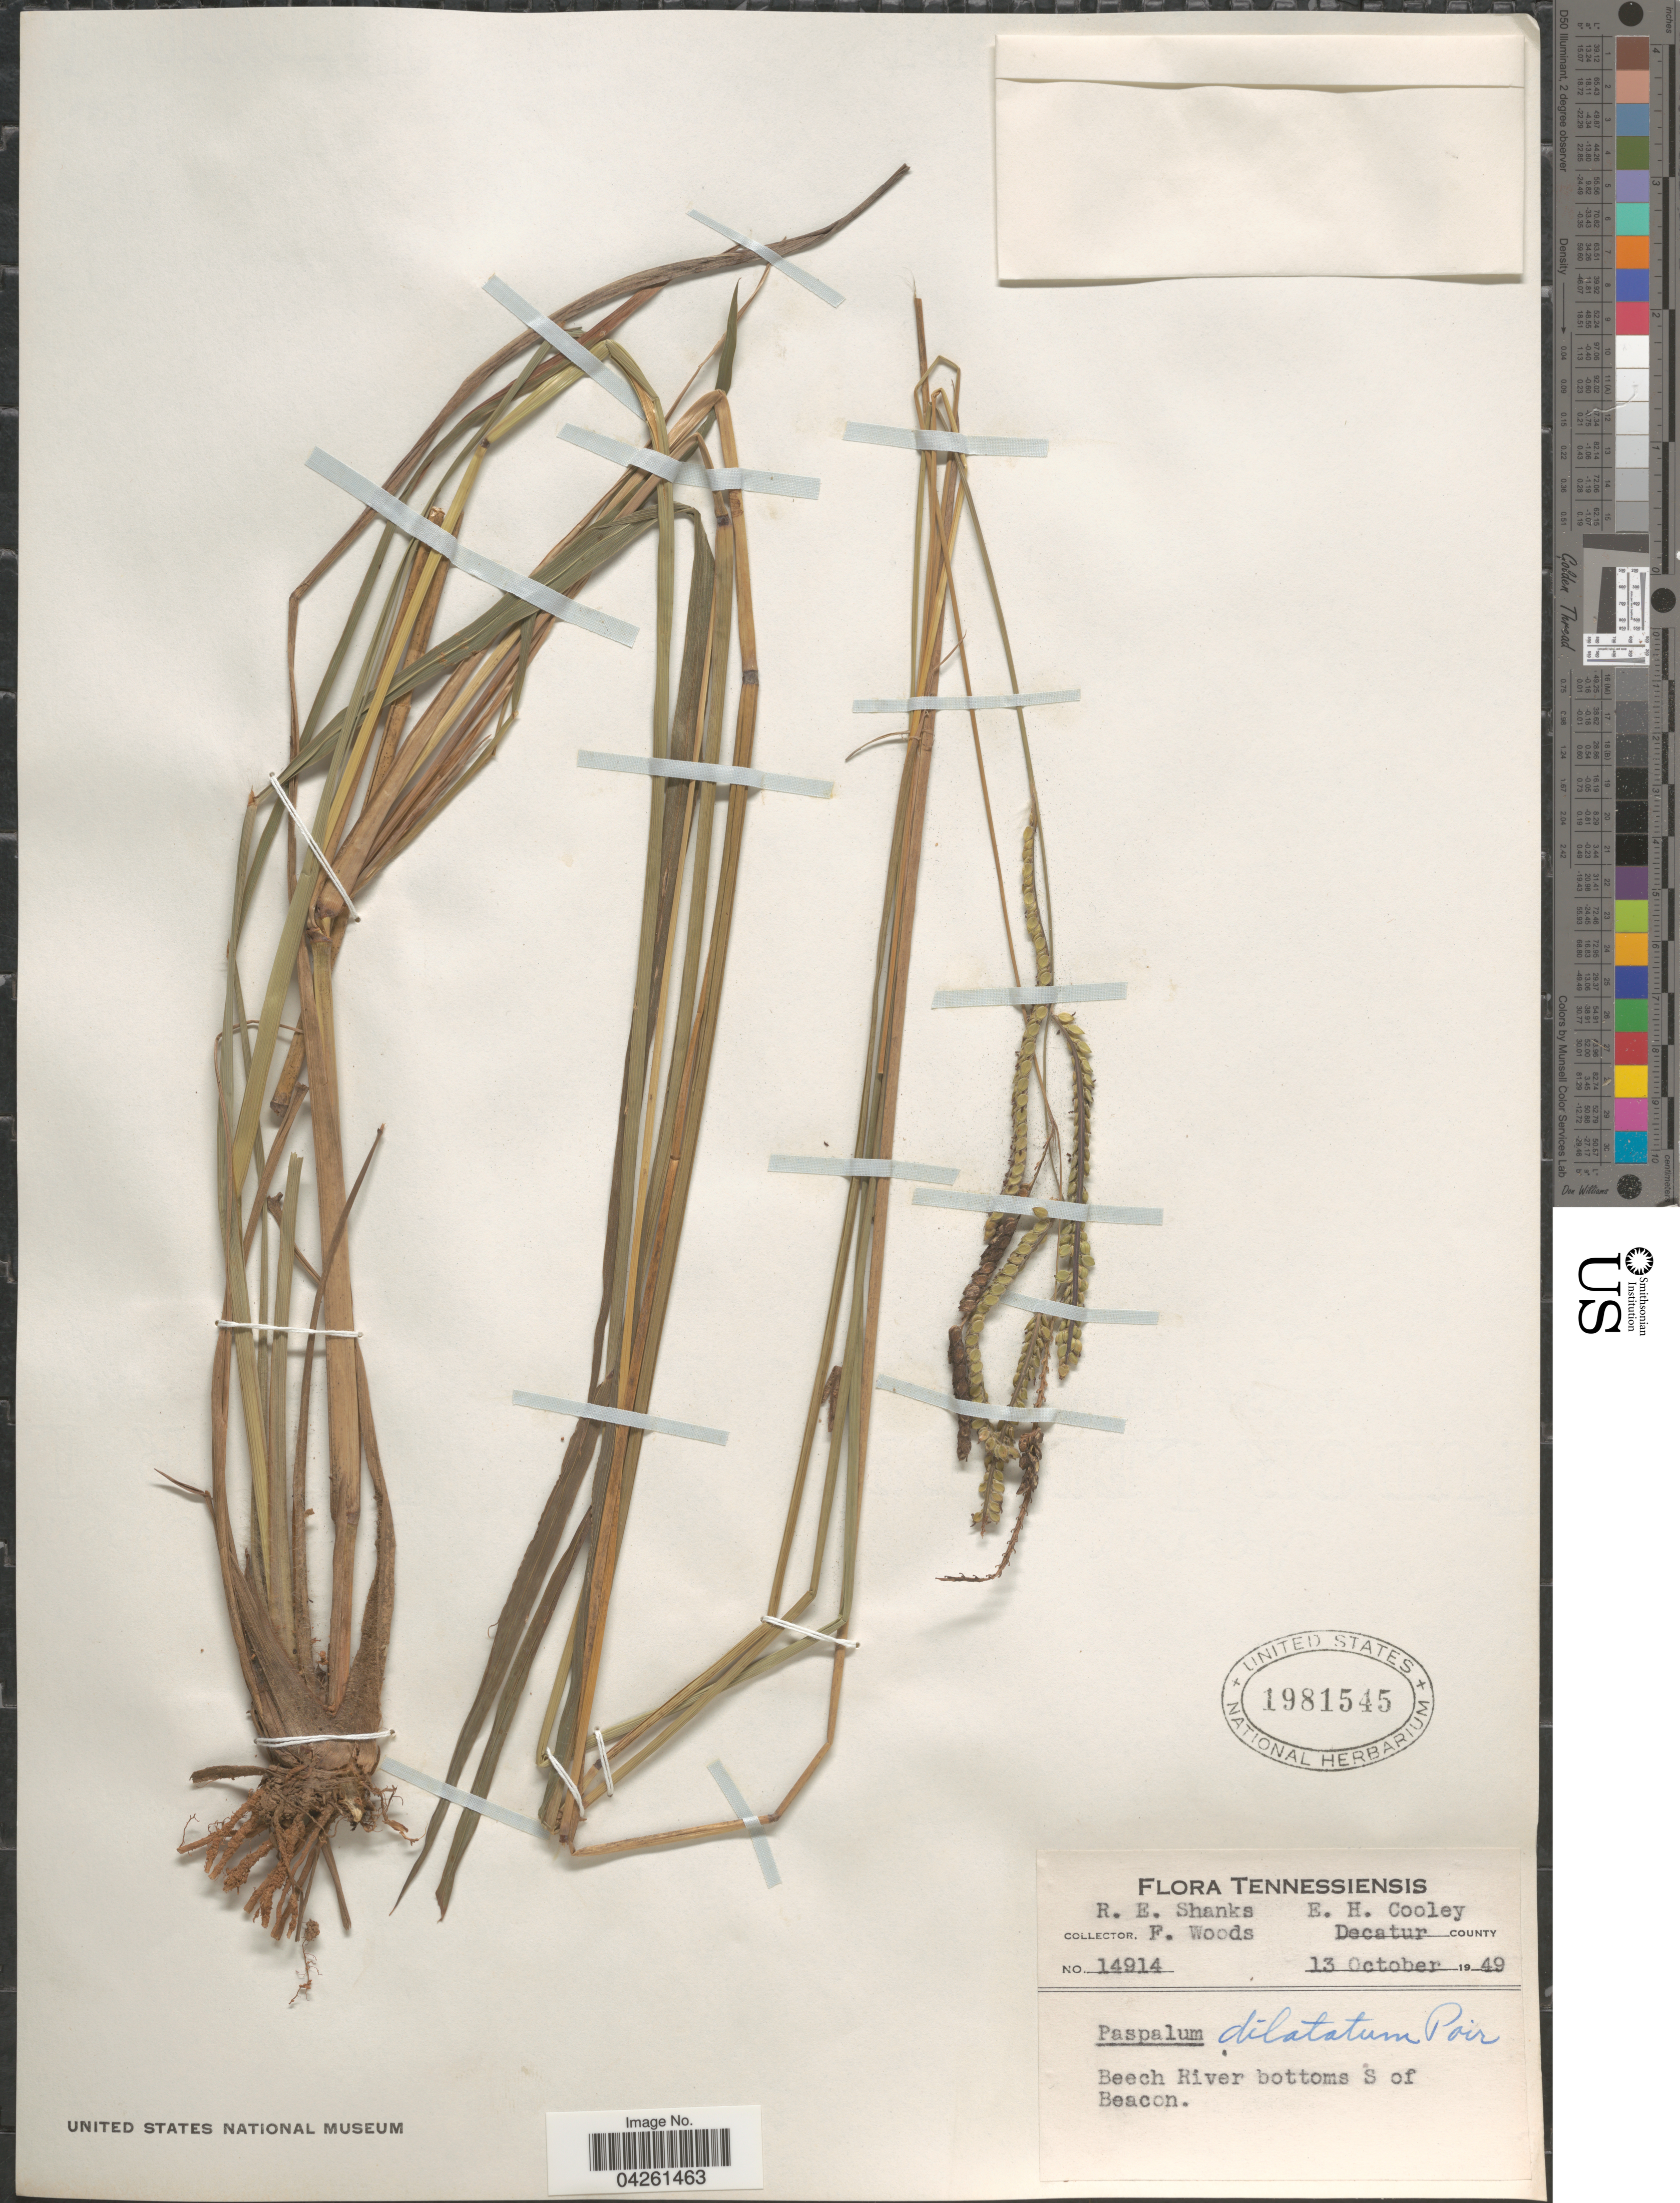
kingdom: Plantae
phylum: Tracheophyta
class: Liliopsida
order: Poales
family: Poaceae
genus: Paspalum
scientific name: Paspalum dilatatum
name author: Poir.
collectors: R. Shanks, F. Woods & E. H. Cooley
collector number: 14914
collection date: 1949-10-13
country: United States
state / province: Tennessee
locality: Decatur County. Beech River bottoms S of Beacon.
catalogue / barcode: US 1981545